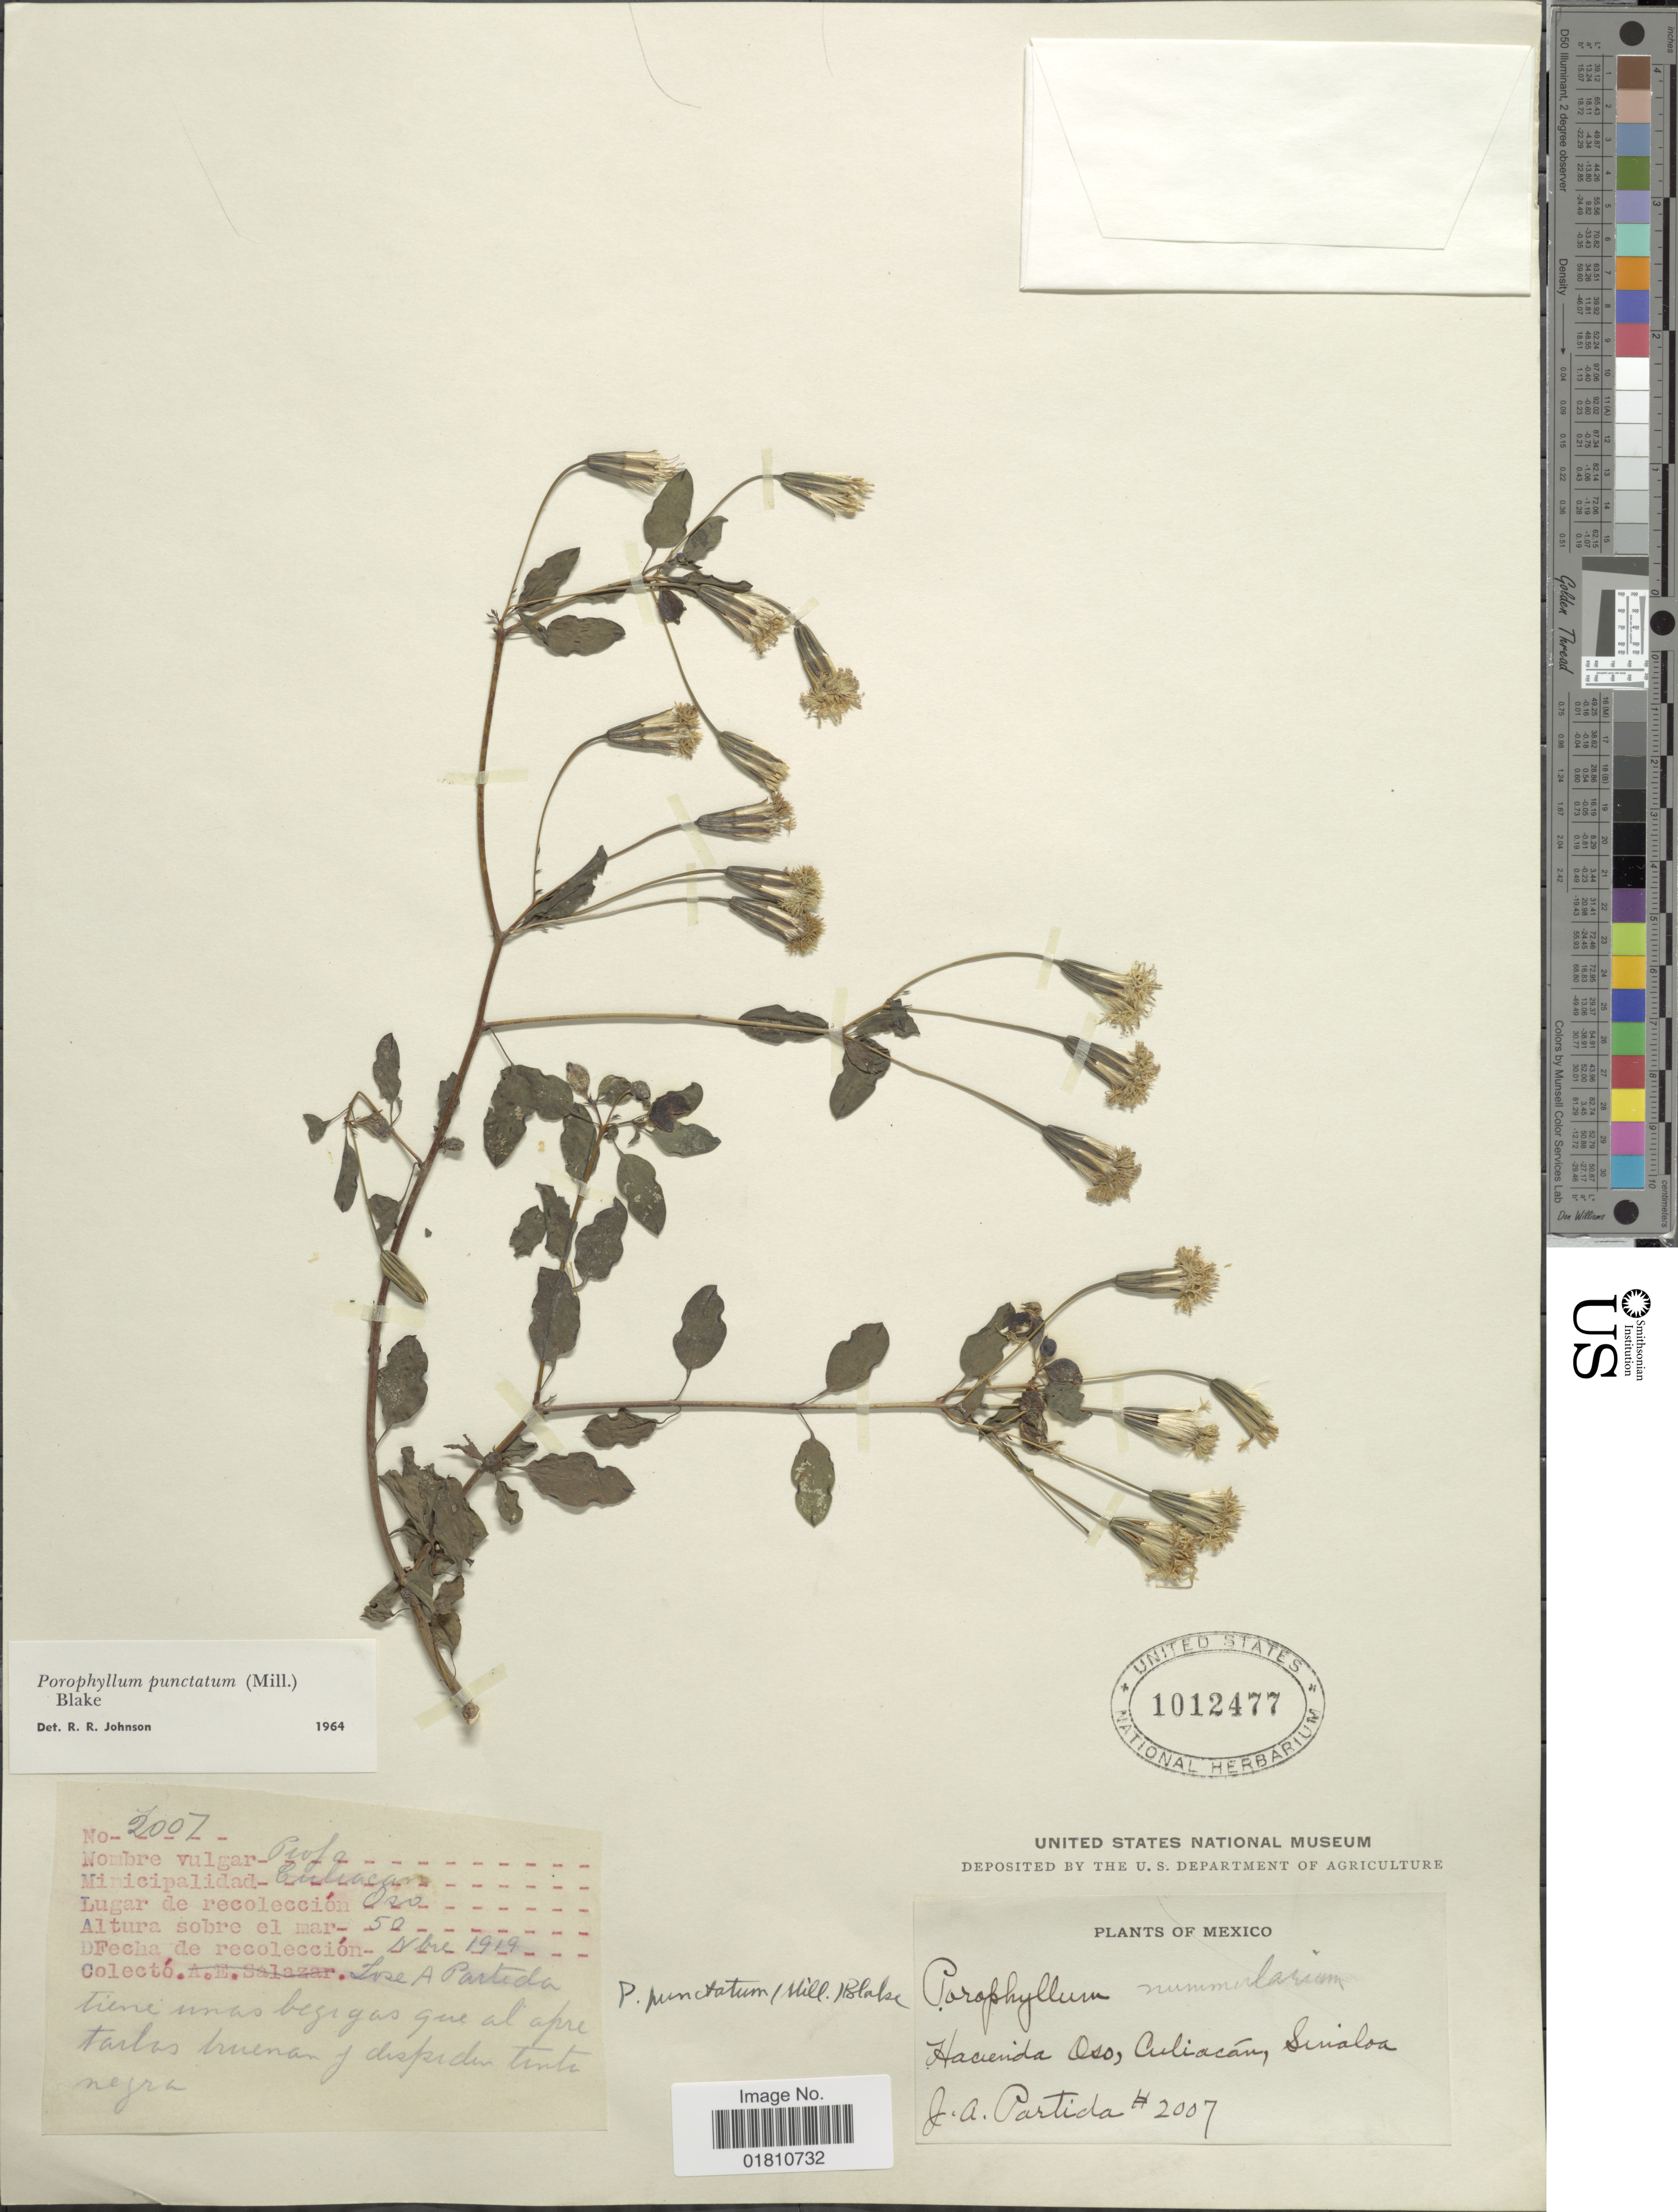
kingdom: Plantae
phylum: Tracheophyta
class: Magnoliopsida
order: Asterales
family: Asteraceae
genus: Porophyllum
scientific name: Porophyllum punctatum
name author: (Mill.) S.F. Blake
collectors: J. Partida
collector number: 2007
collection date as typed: Nbre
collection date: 1919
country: Mexico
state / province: Sinaloa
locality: Hacienda Oso, Culiacan.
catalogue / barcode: US 1012477